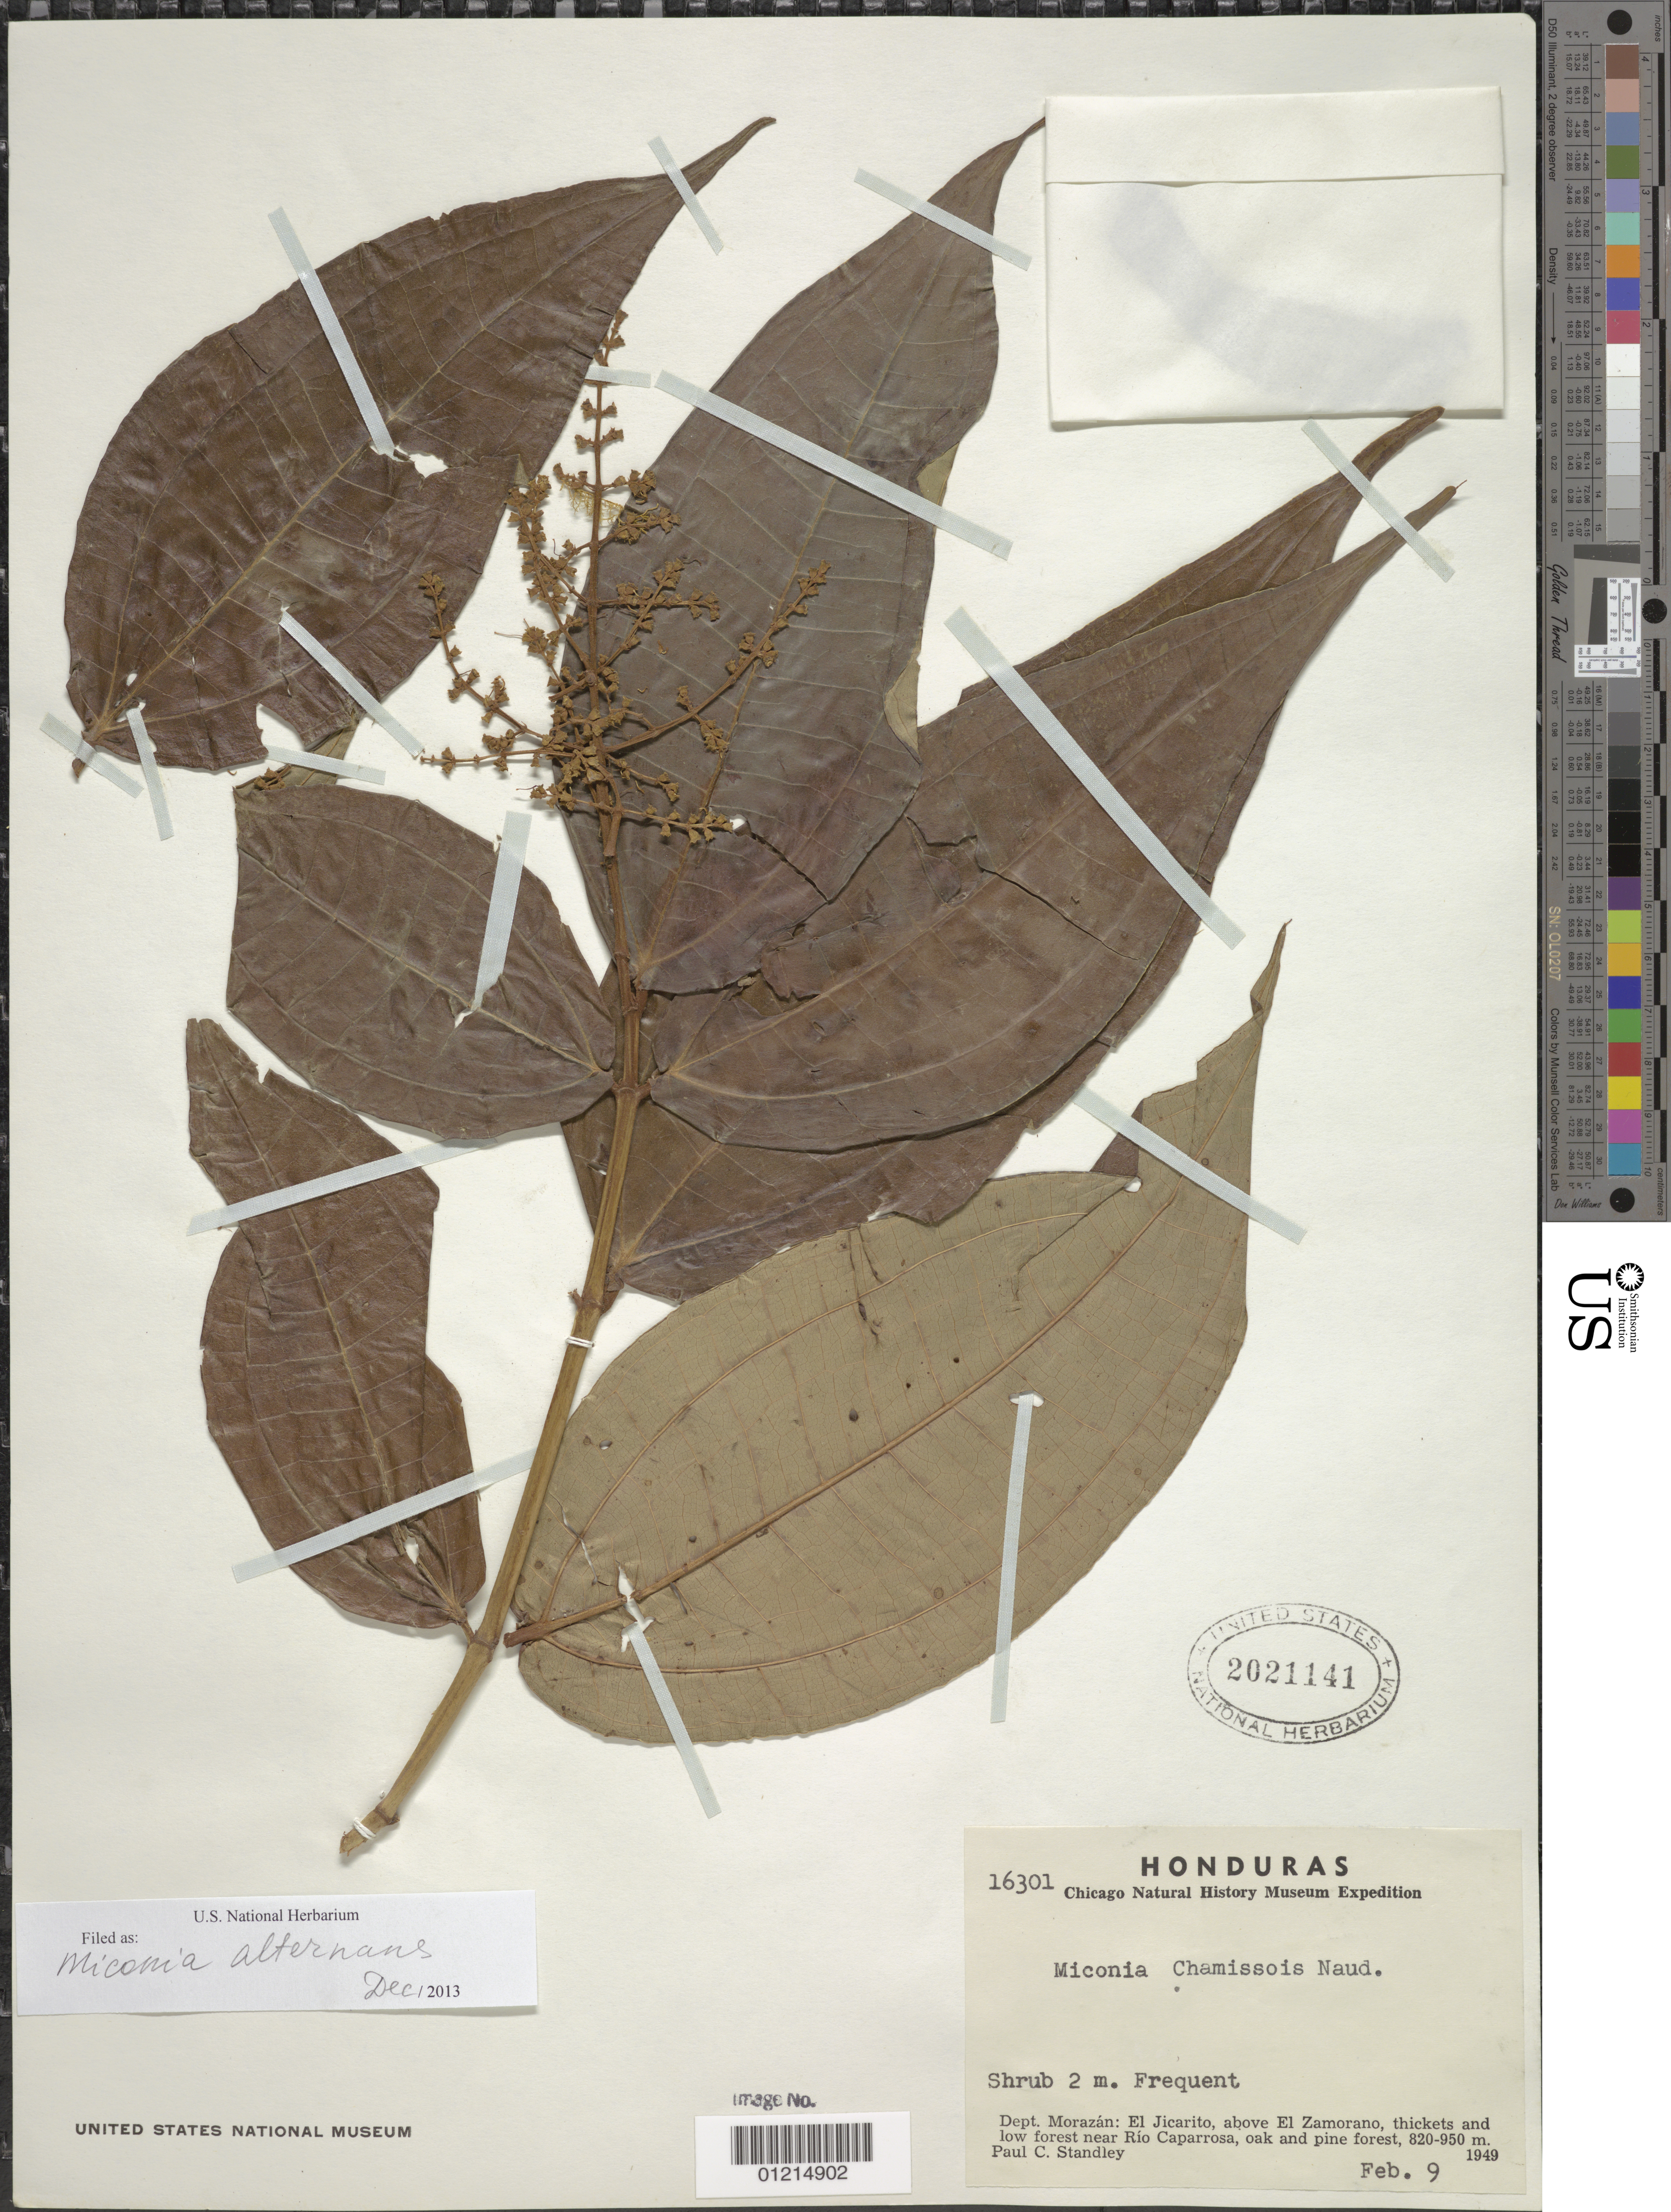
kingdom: Plantae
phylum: Tracheophyta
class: Magnoliopsida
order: Myrtales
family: Melastomataceae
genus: Miconia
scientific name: Miconia alternans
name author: Naudin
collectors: P. C. Standley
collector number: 16301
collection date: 1949-02-09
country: Honduras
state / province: Fco. Morazán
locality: El Jicarito, above El Zamorano, forest near Rio Caparrosa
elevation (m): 820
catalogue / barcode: US 2021141